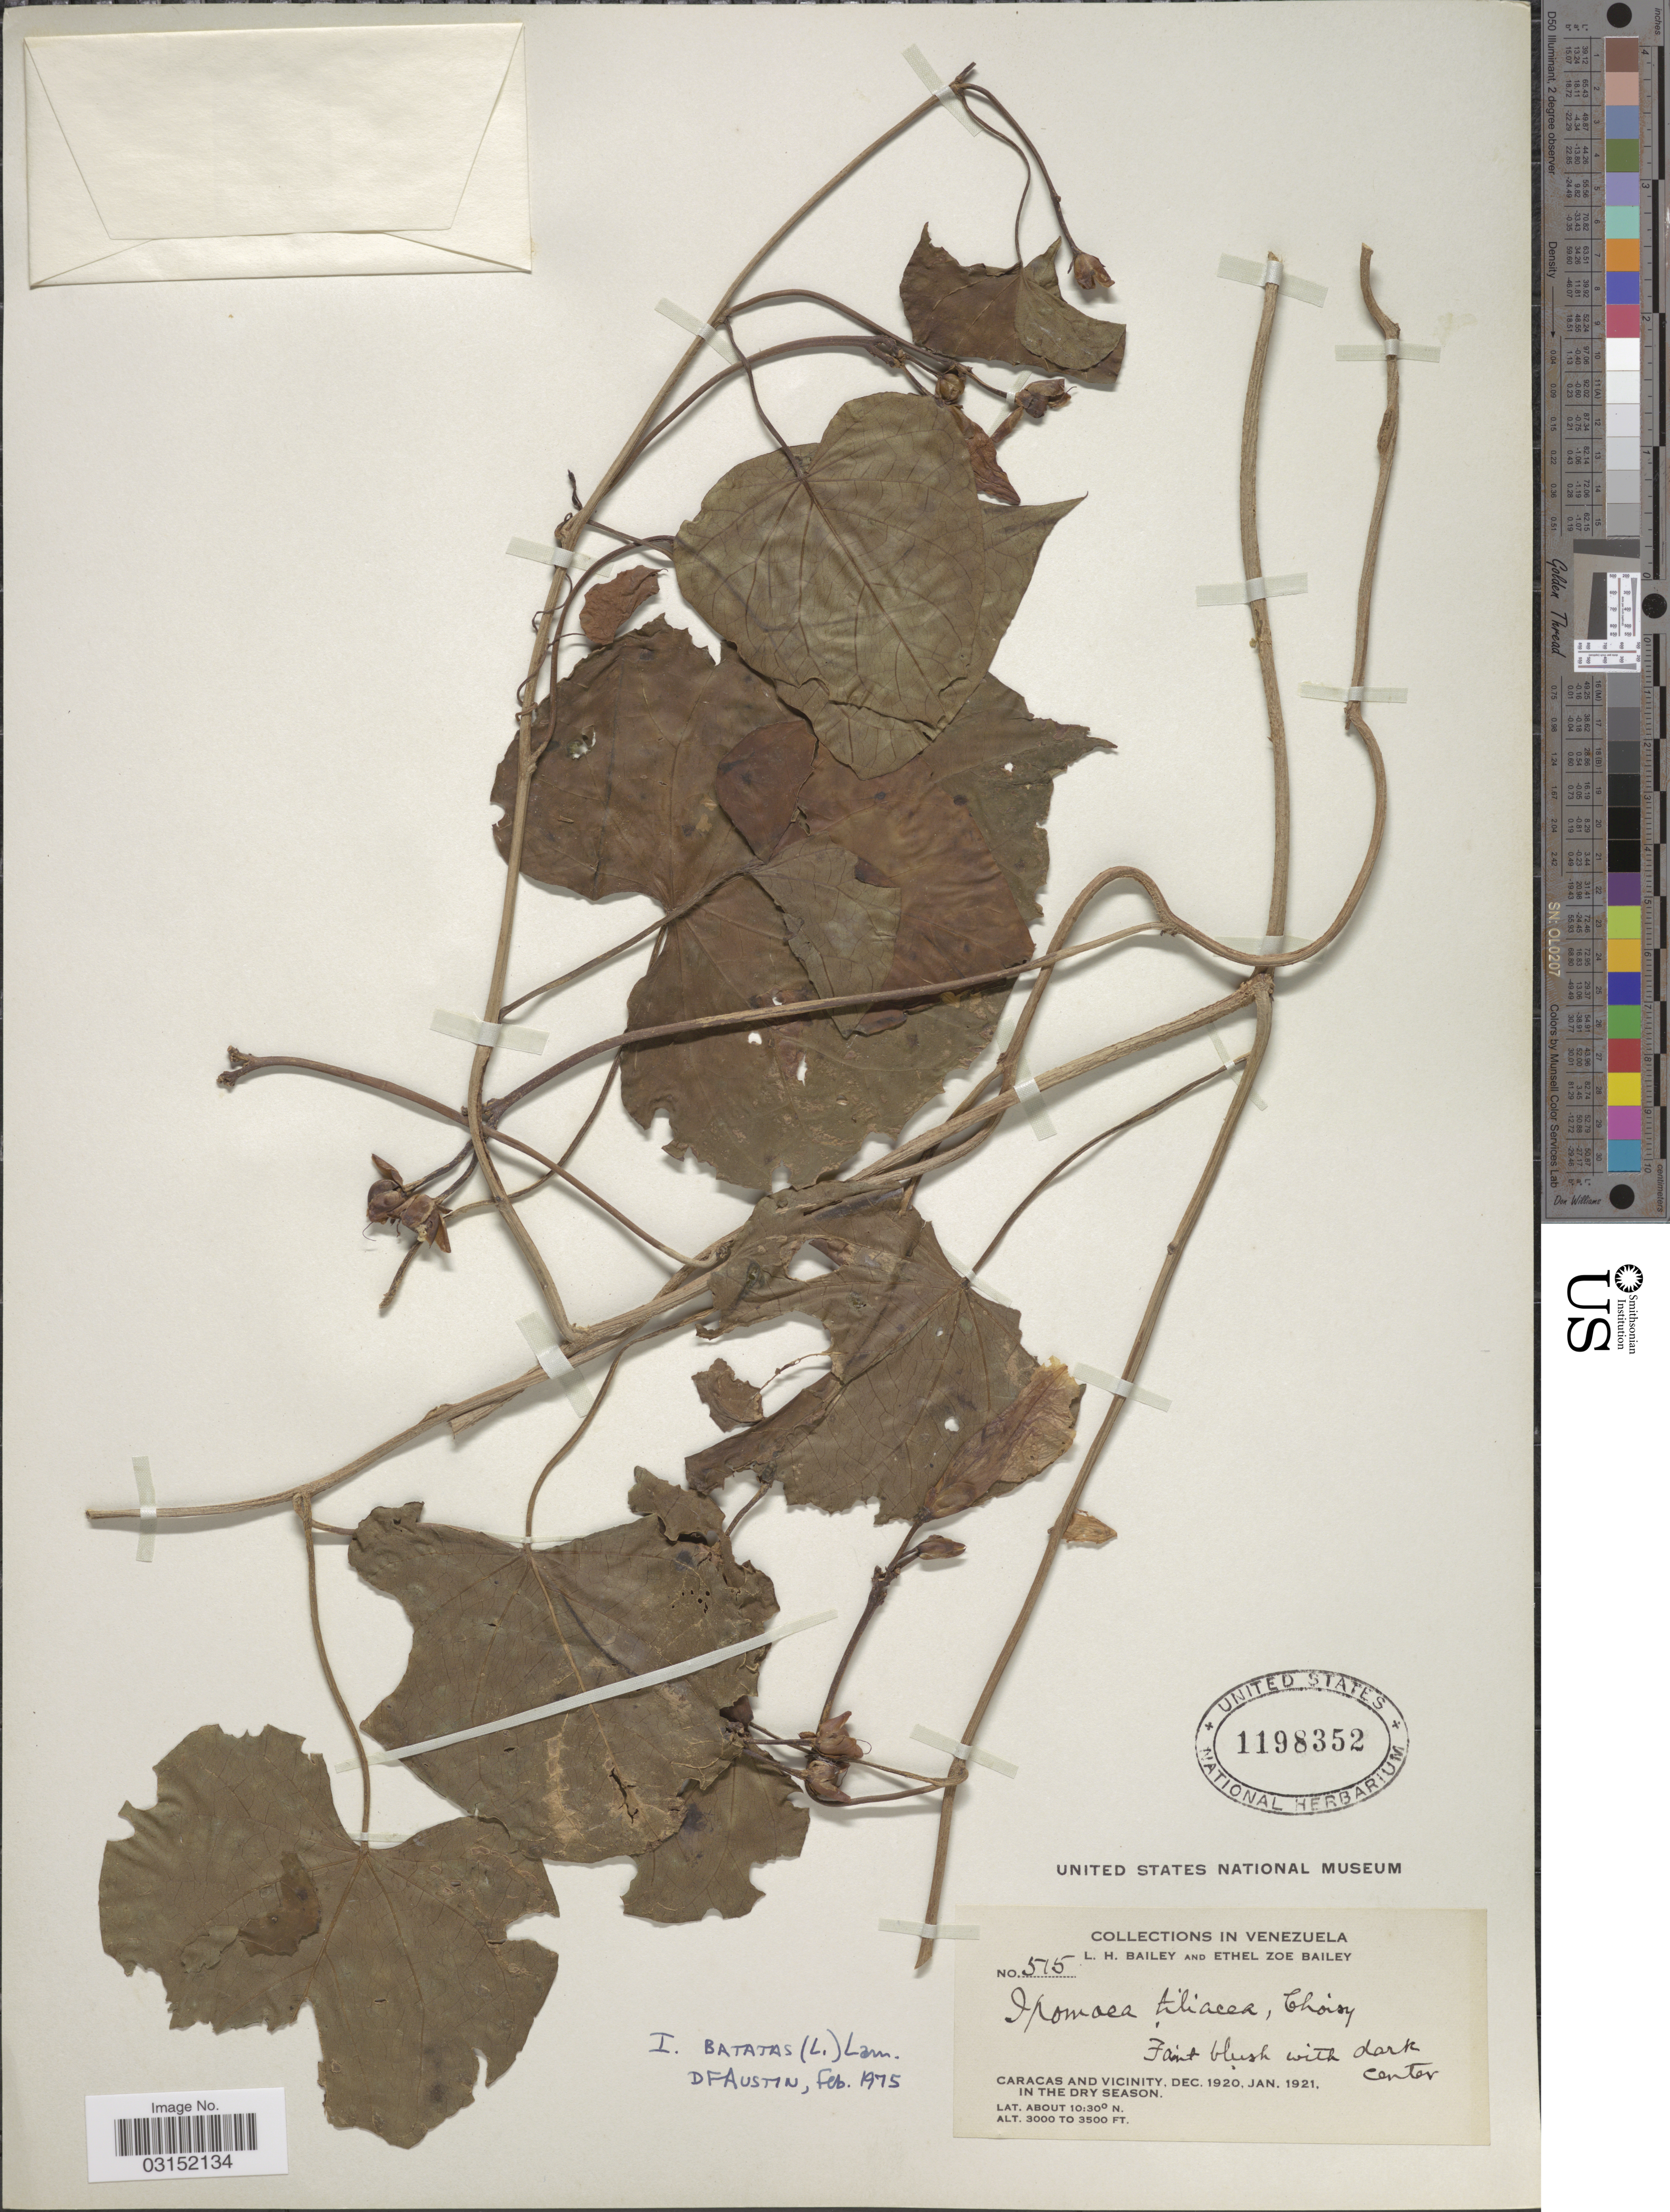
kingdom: Plantae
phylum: Tracheophyta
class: Magnoliopsida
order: Solanales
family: Convolvulaceae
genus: Ipomoea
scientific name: Ipomoea batatas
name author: (L.) Lam.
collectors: L. H. Bailey & Z. Bailey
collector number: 515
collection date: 1920-12/1921-01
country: Venezuela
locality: Caracas and Vicinity.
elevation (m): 914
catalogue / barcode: US 1198352